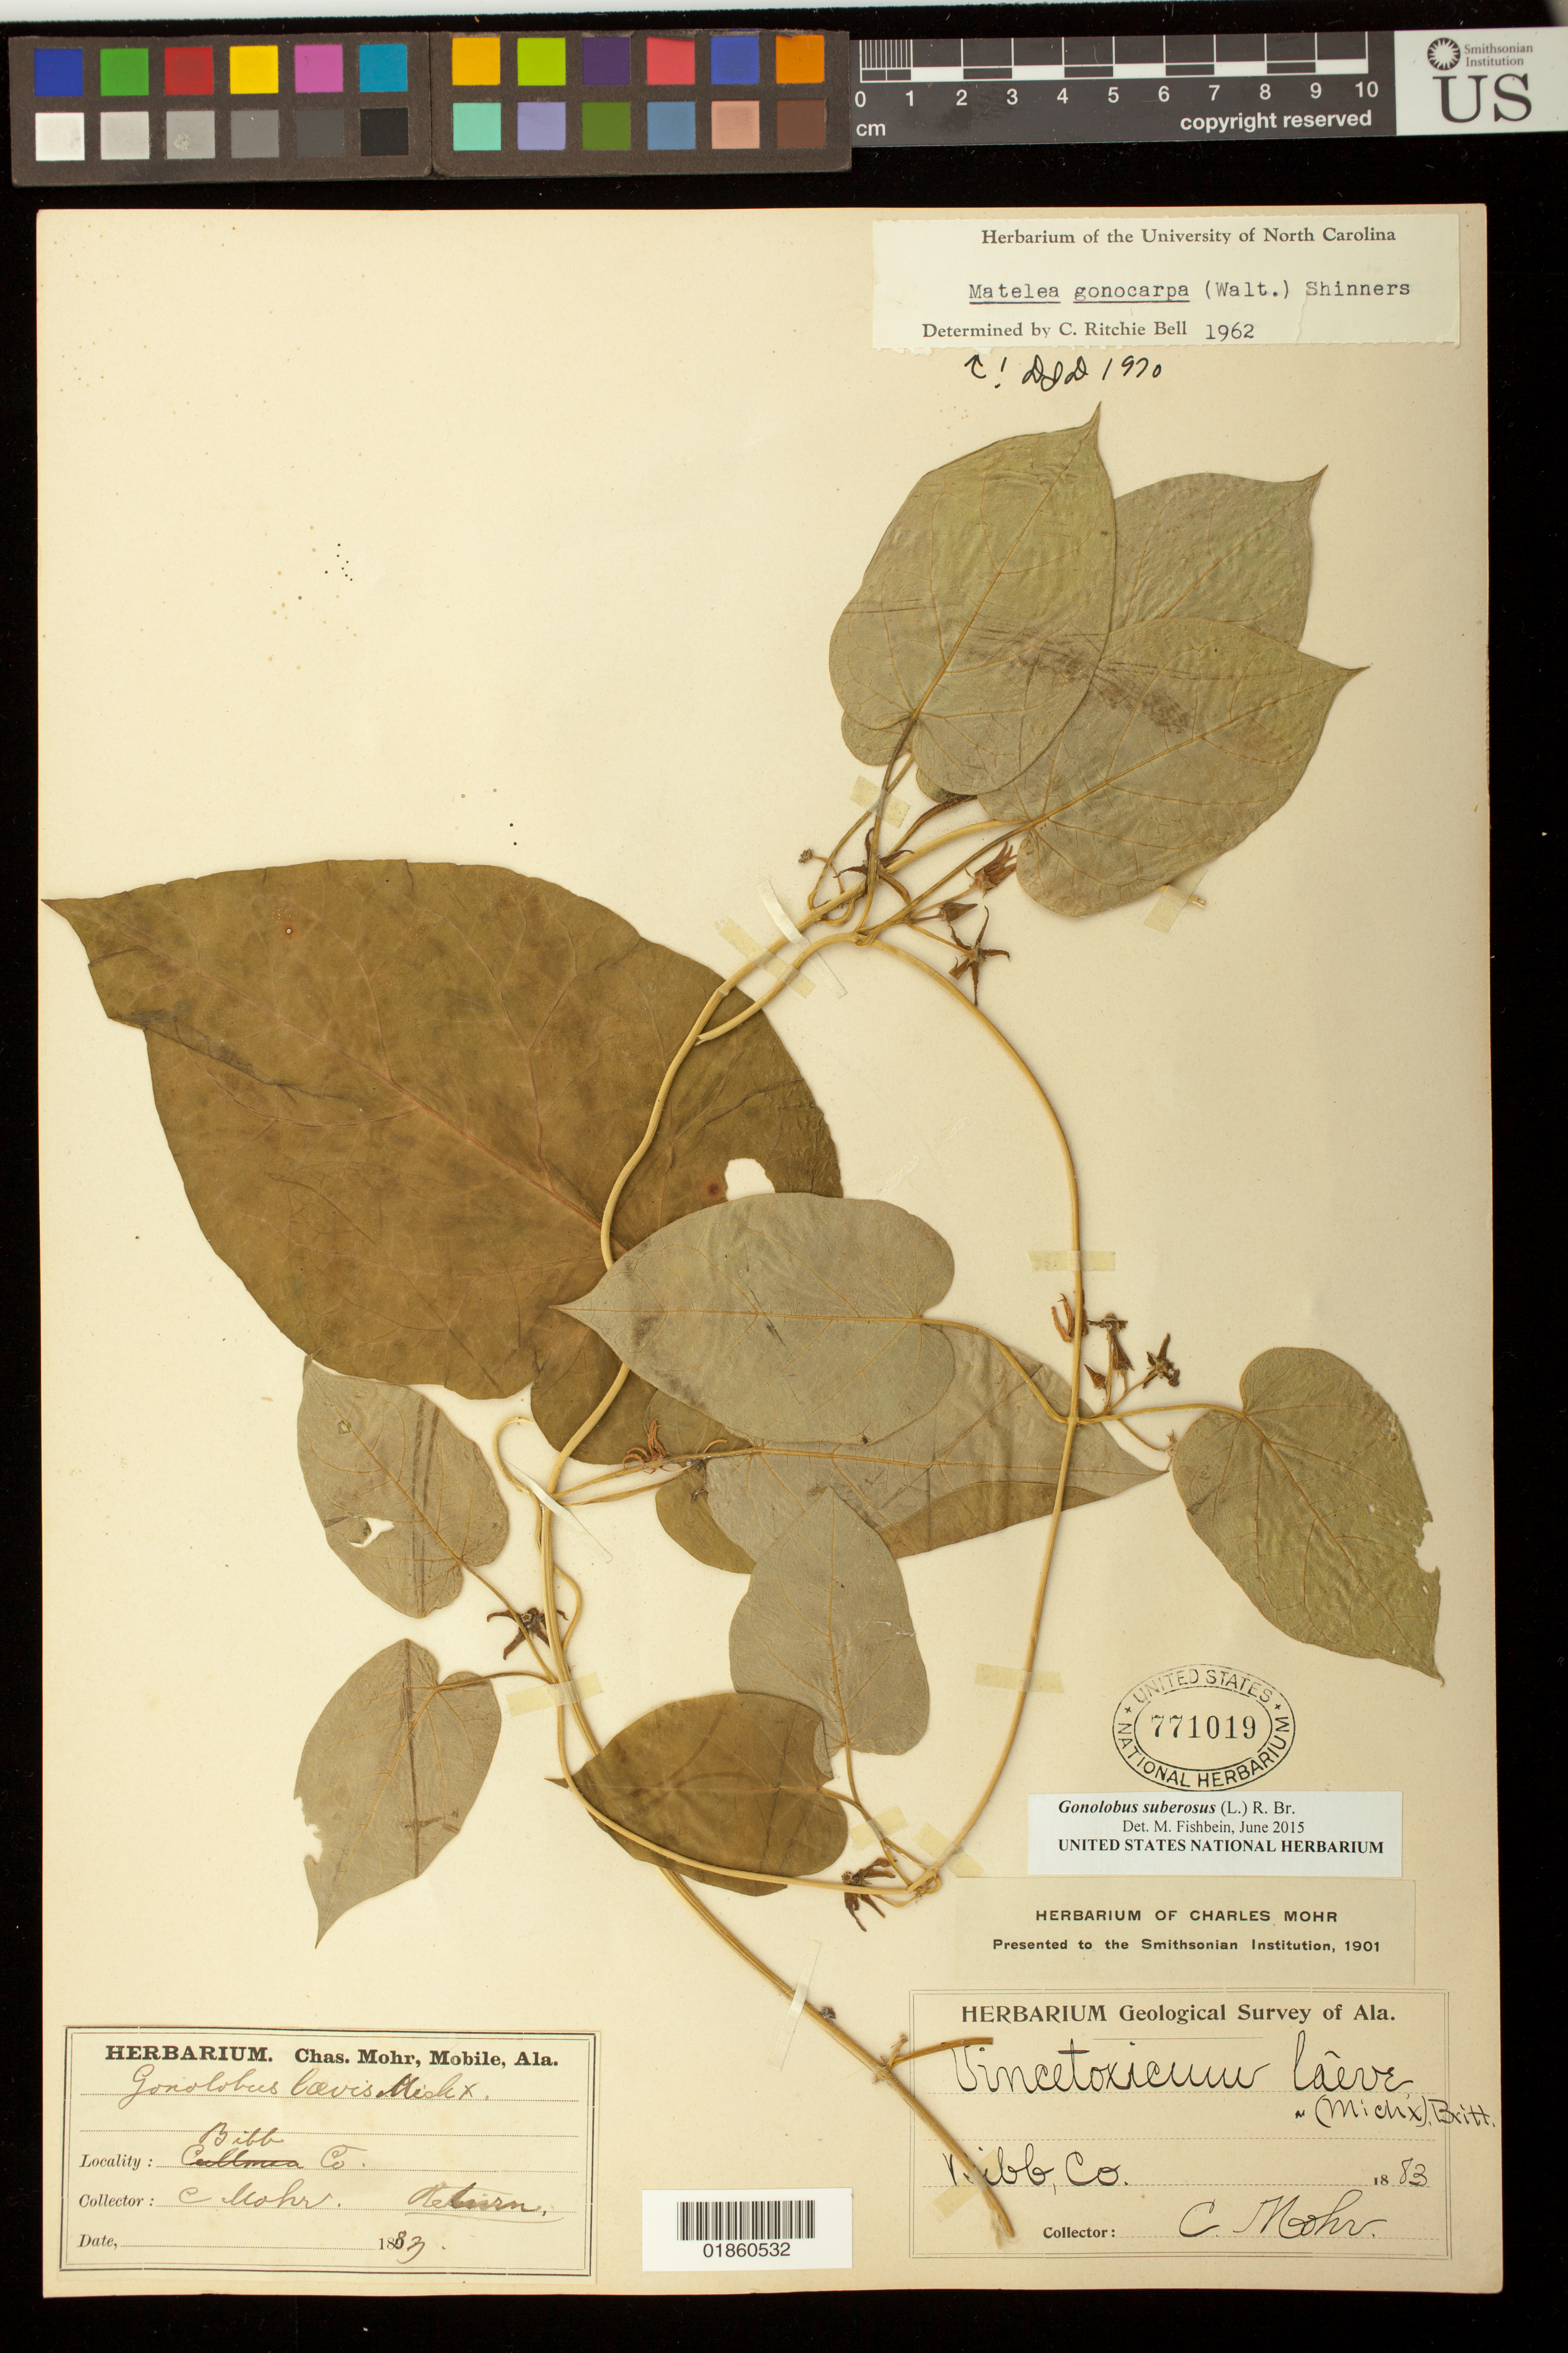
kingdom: Plantae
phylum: Tracheophyta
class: Magnoliopsida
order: Gentianales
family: Apocynaceae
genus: Gonolobus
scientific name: Gonolobus suberosus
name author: (L.) R. Br.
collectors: C. T. Mohr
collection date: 1883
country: United States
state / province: Alabama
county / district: Bibb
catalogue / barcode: US 771019